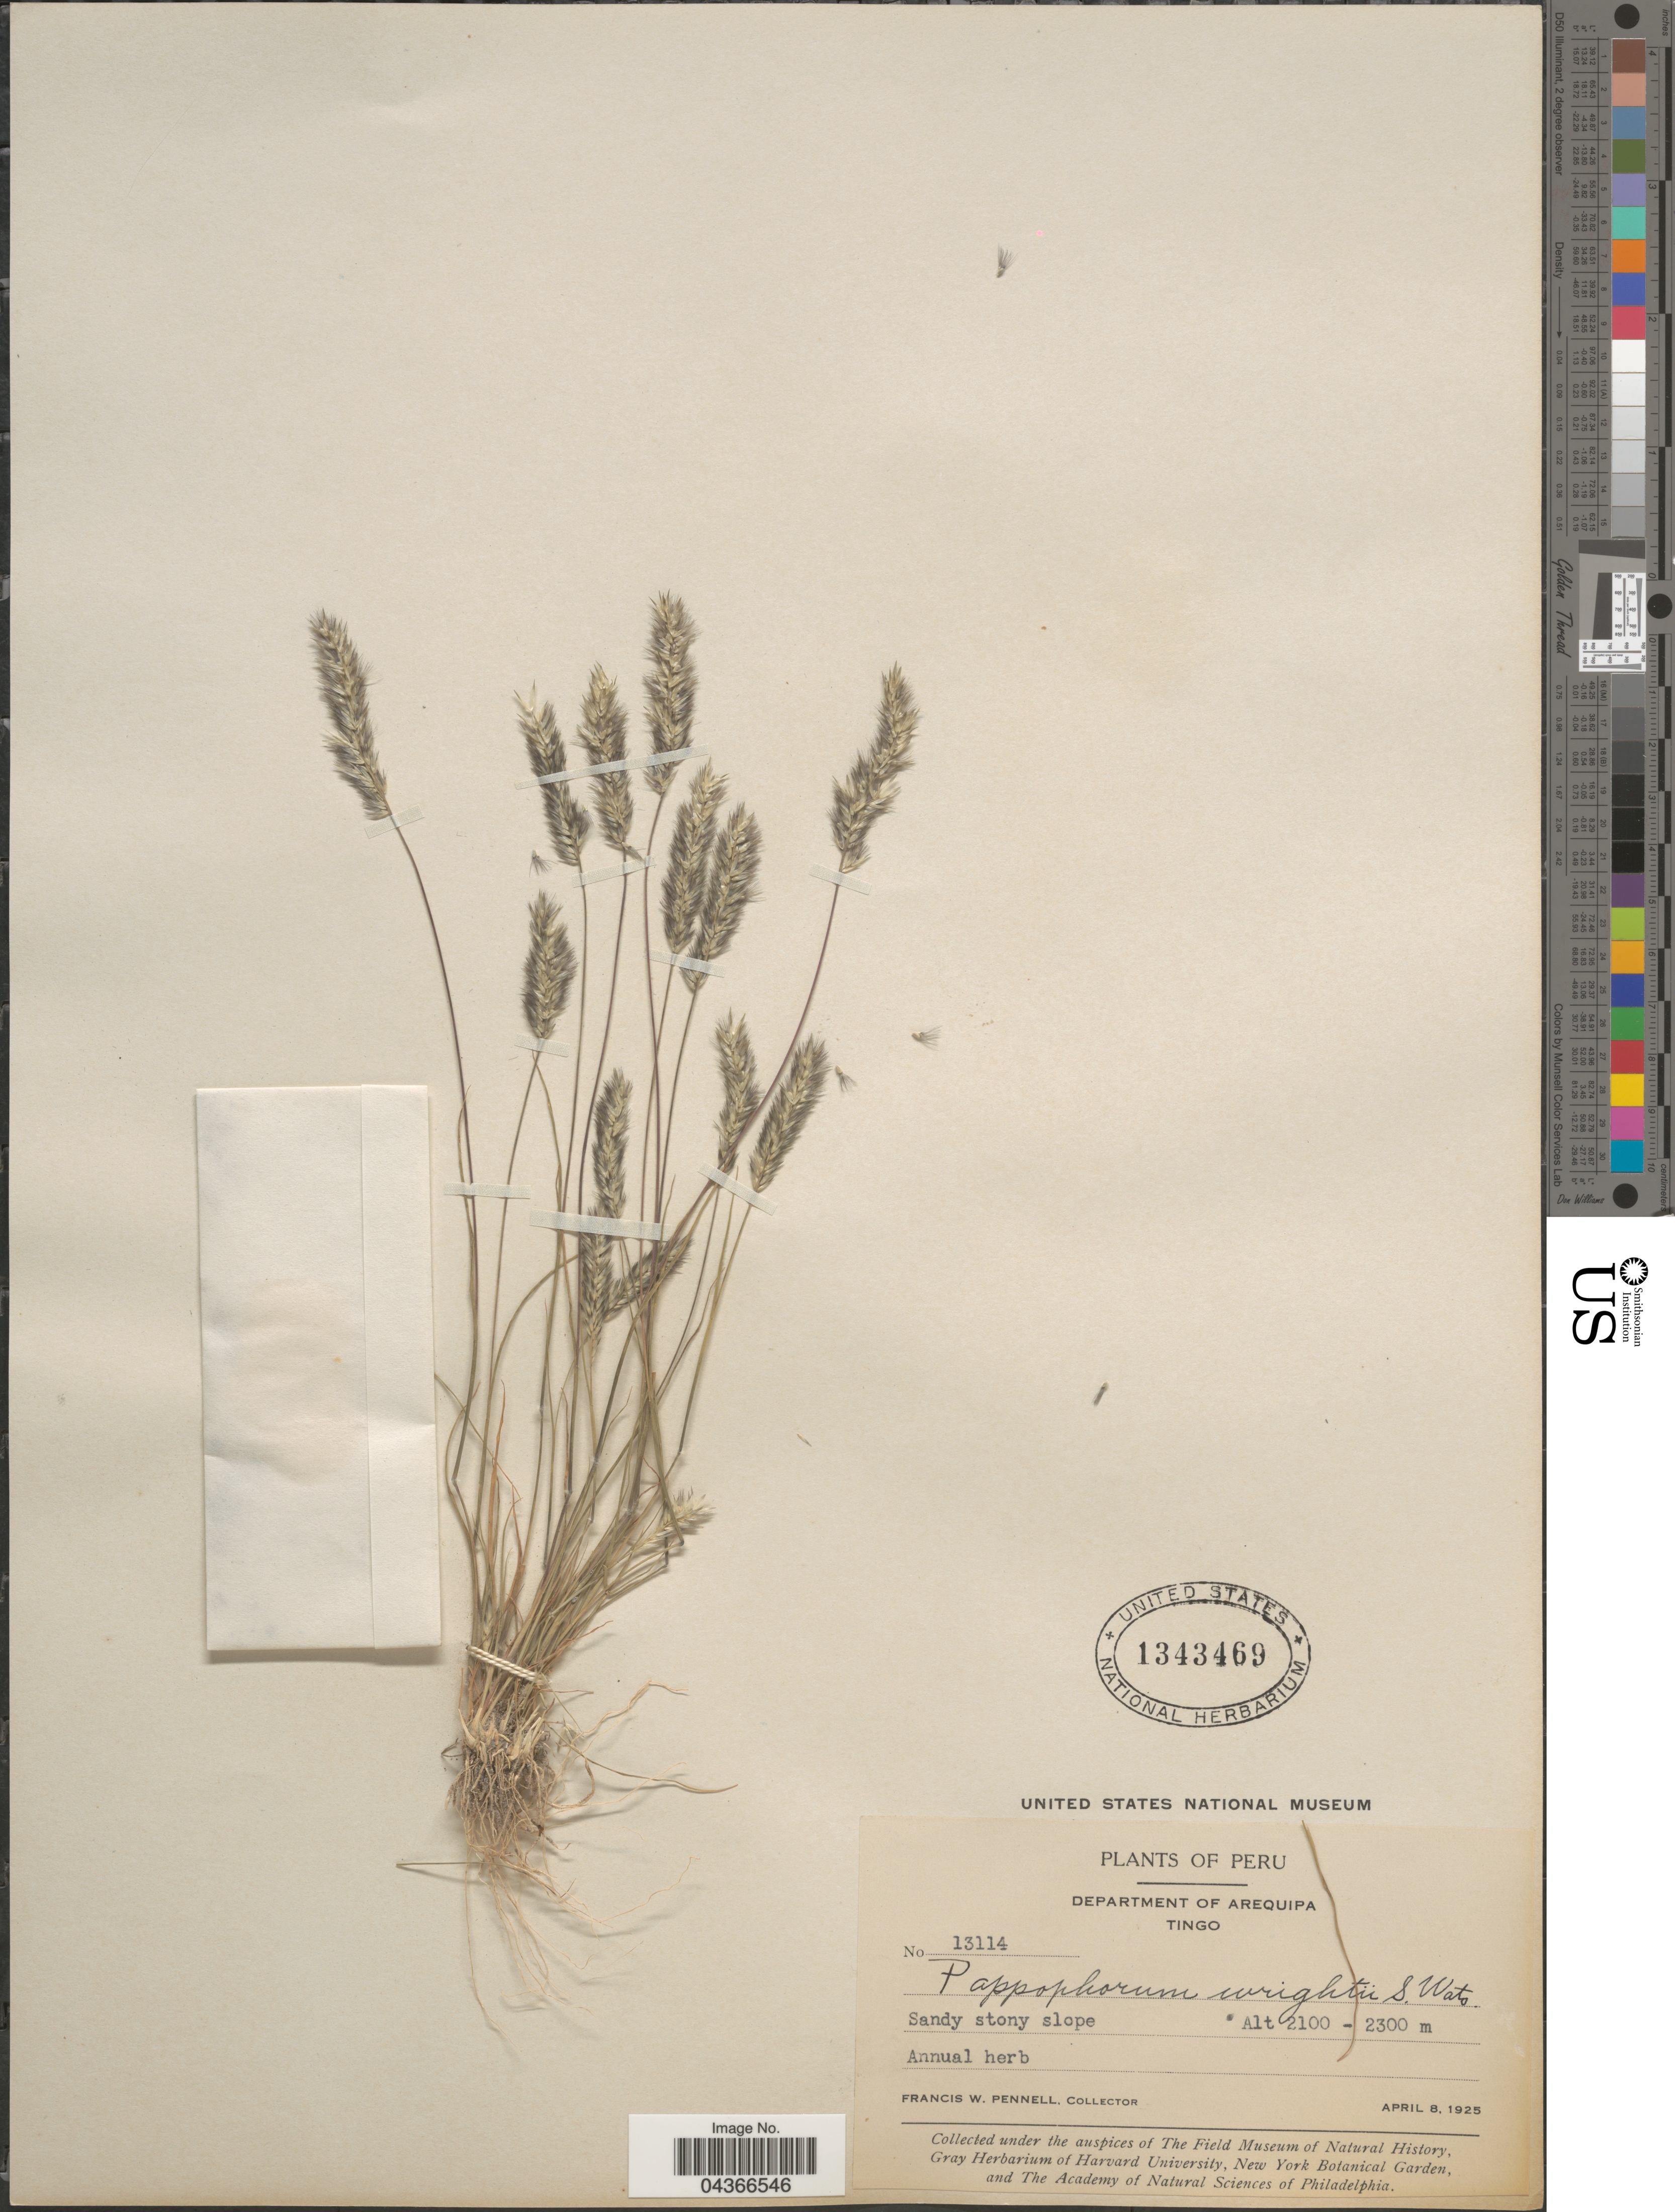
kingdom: Plantae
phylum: Tracheophyta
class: Liliopsida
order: Poales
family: Poaceae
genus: Enneapogon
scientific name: Enneapogon desvauxii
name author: P. Beauv.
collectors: F. W. Pennell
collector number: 13114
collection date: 1925-04-08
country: Peru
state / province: Arequipa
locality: Departamento of Arequipa. Tingo.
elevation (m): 2100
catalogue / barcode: US 1343469